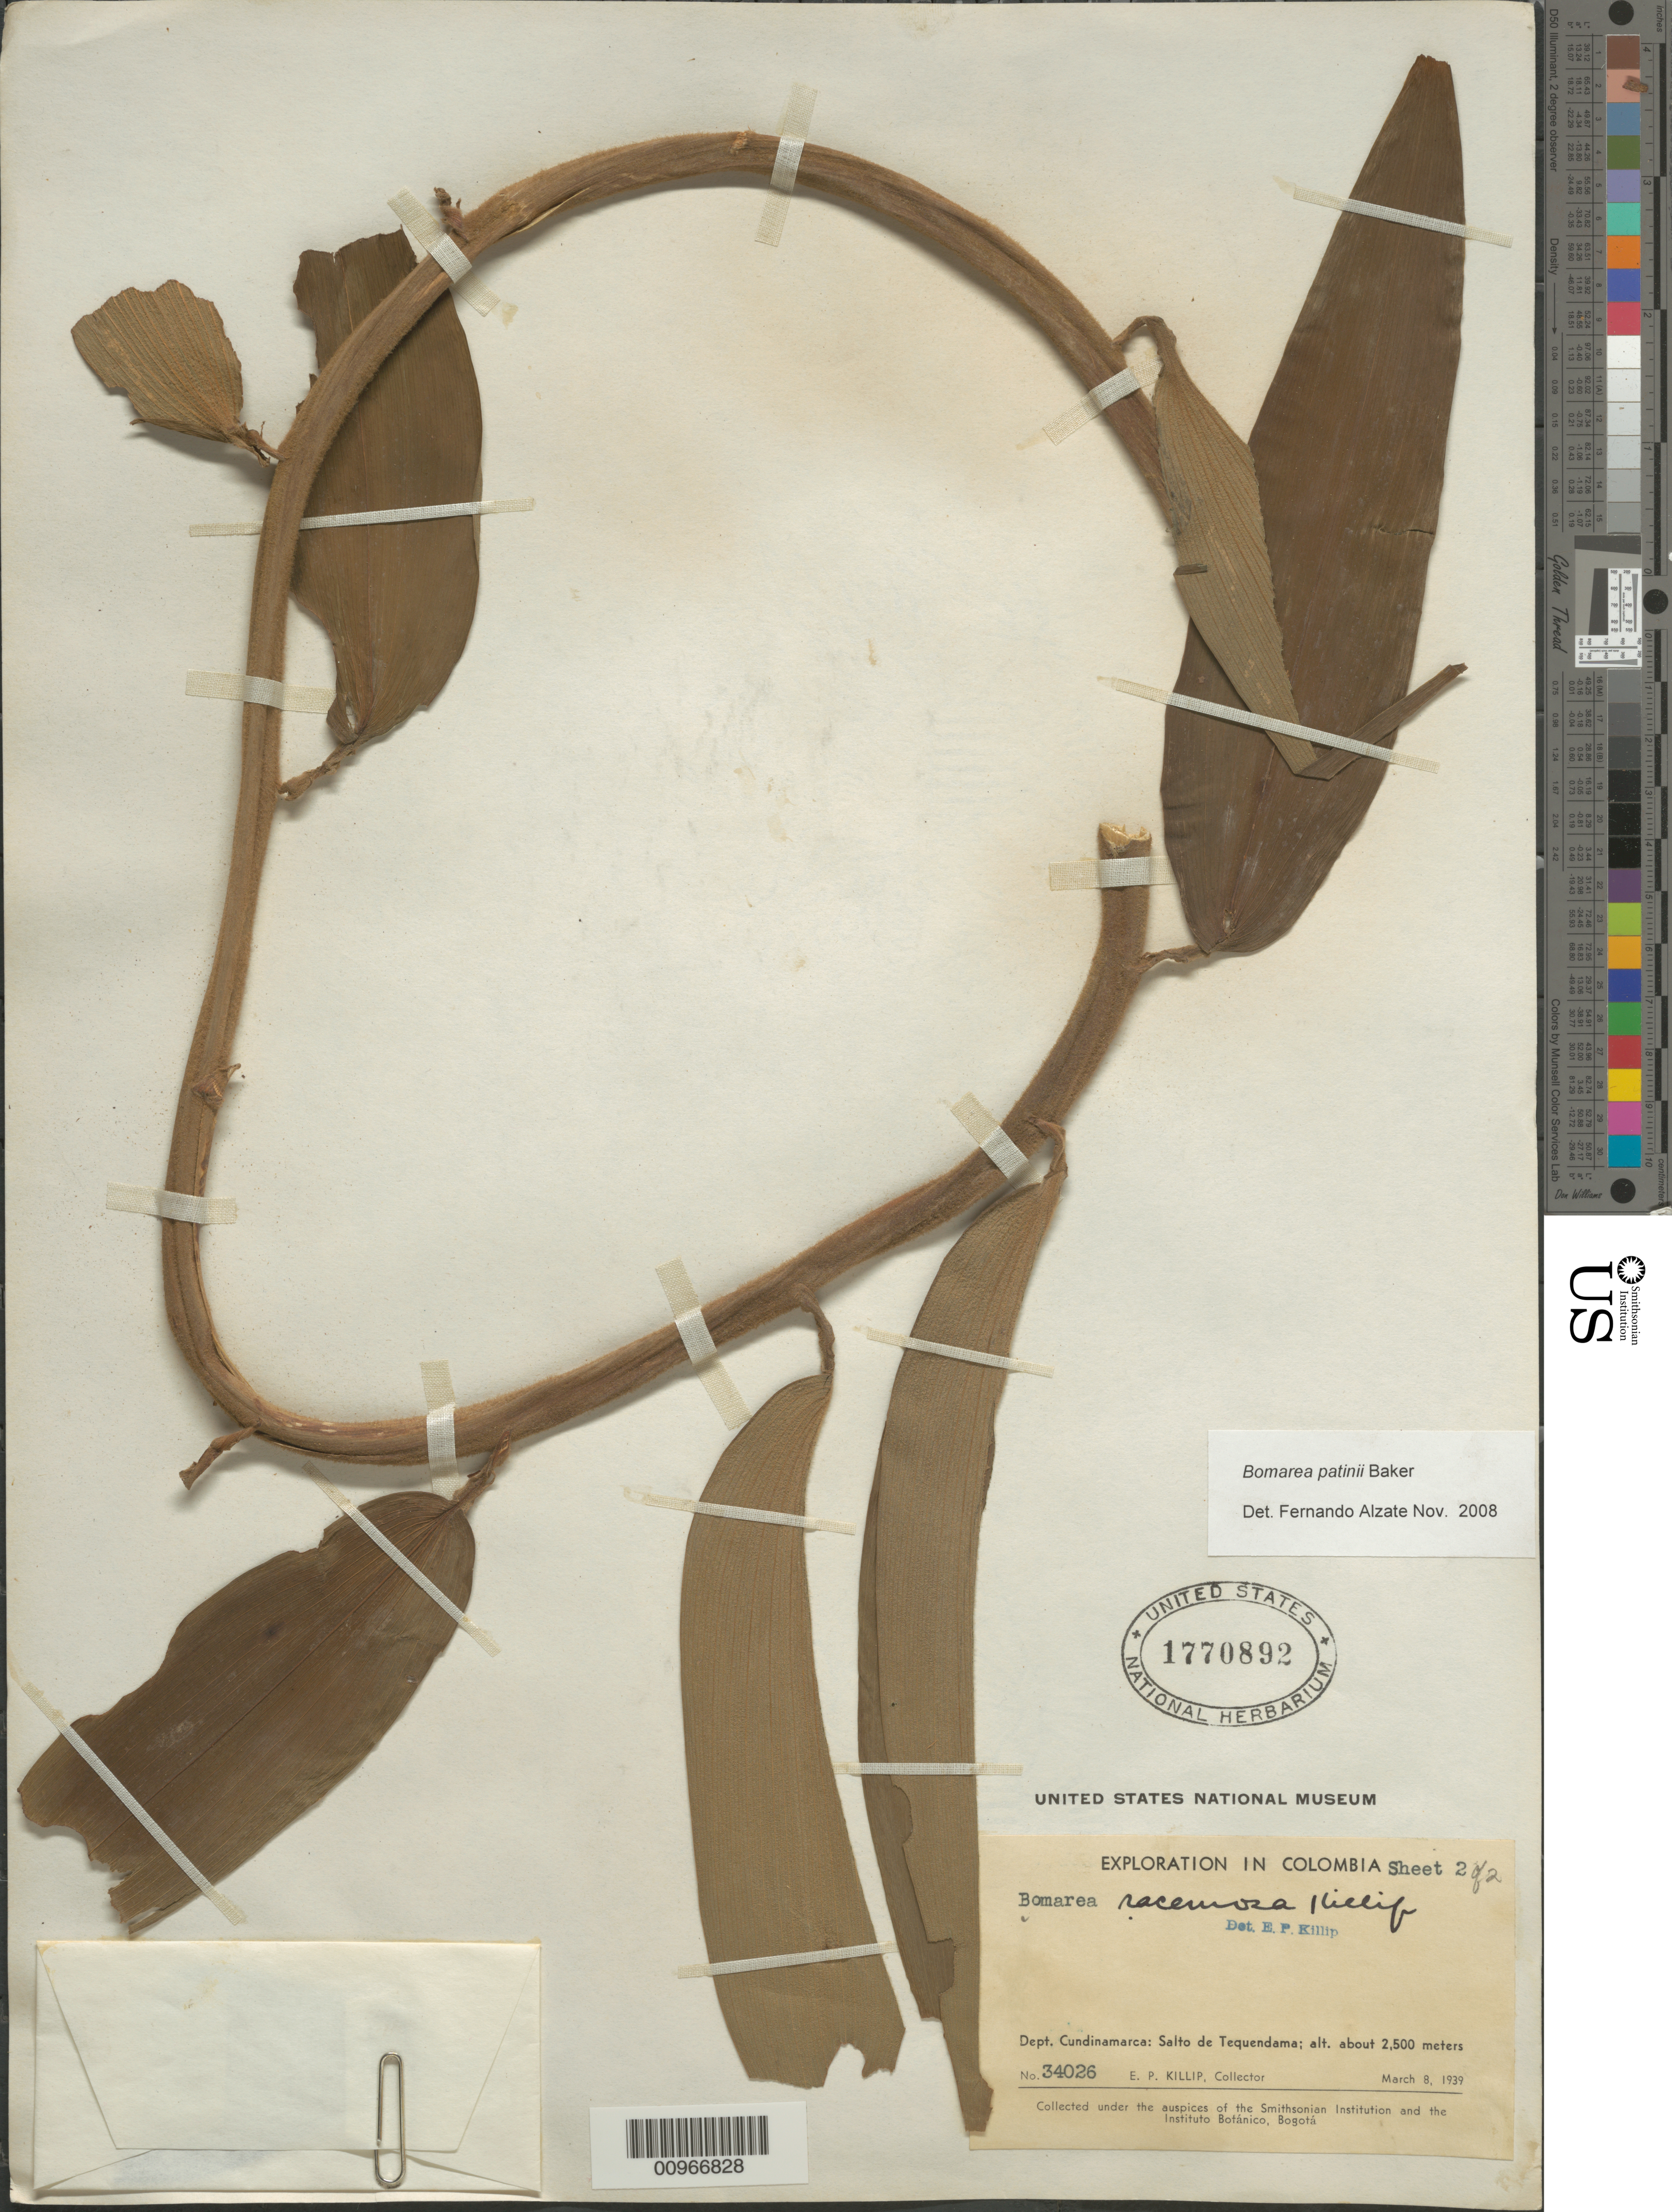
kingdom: Plantae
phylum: Tracheophyta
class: Liliopsida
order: Liliales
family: Alstroemeriaceae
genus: Bomarea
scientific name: Bomarea patinii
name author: Baker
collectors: E. P. Killip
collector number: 34026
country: Colombia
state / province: Cundinamarca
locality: Salto de Tequendama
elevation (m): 2500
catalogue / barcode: US 1770892